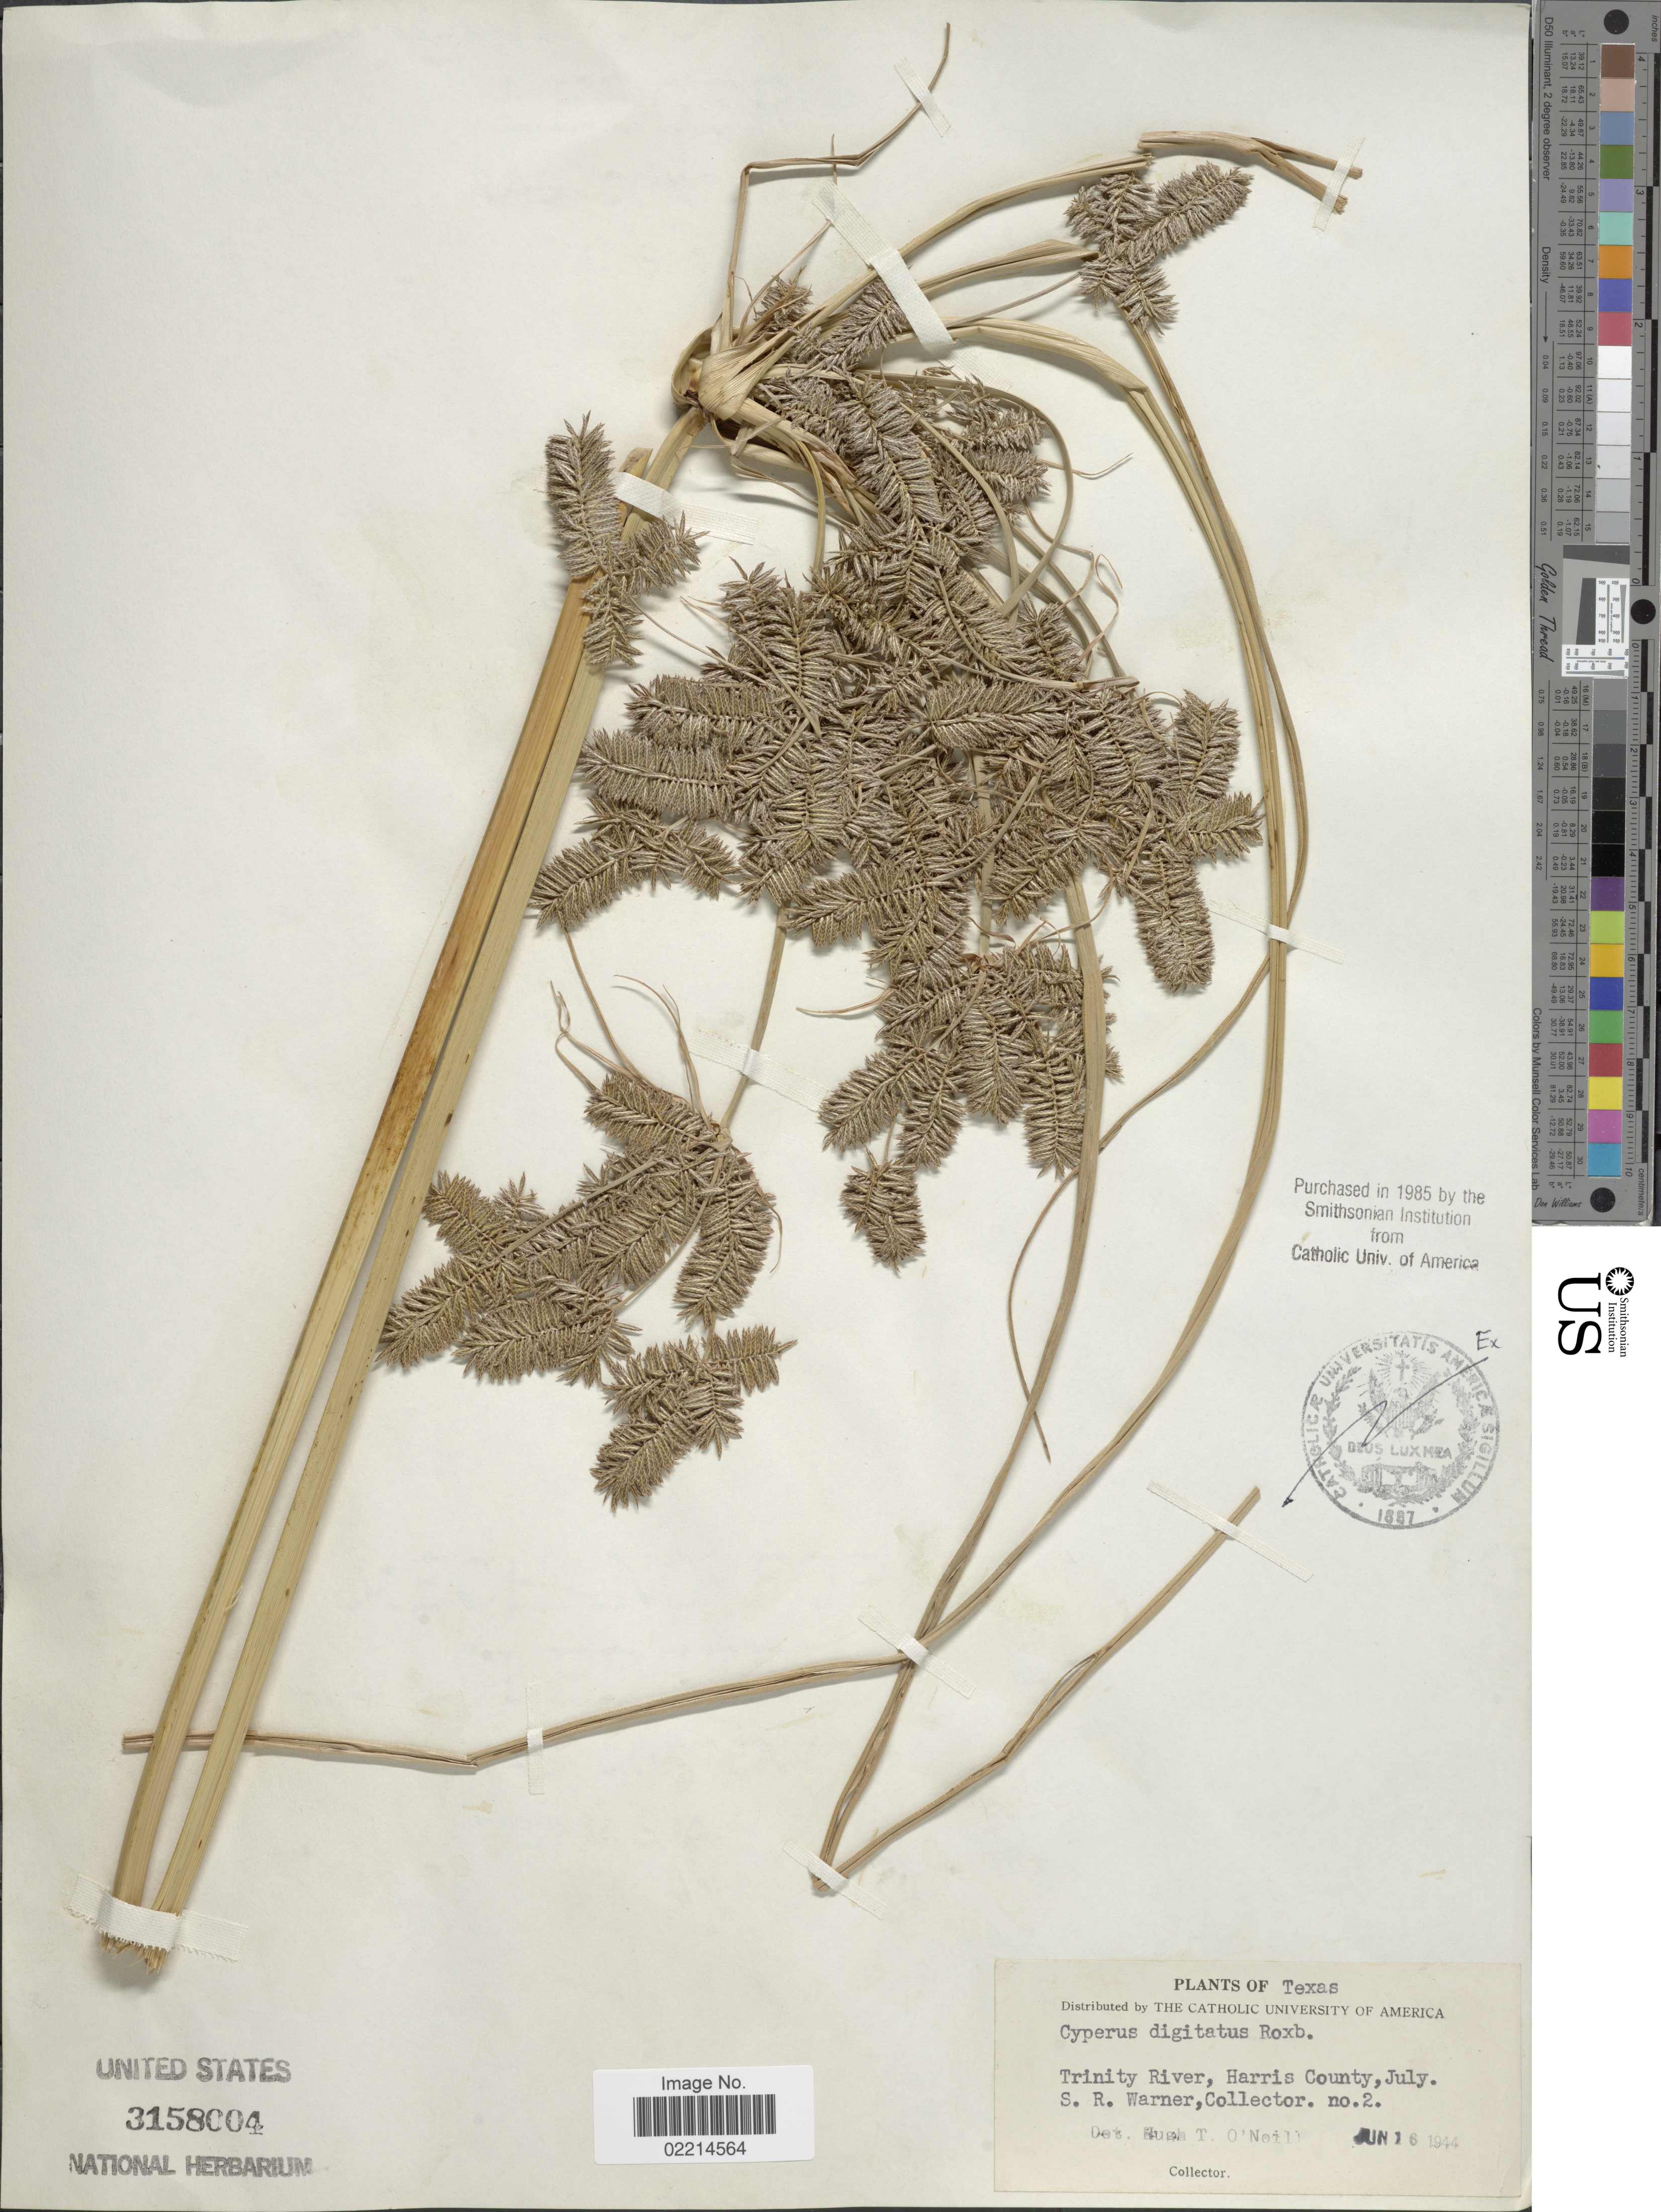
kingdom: Plantae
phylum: Tracheophyta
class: Liliopsida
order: Poales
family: Cyperaceae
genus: Cyperus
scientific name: Cyperus digitatus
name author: Roxb.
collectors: S. Warner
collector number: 2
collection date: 1944-06-16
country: United States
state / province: Texas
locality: Trinity River, Harris County.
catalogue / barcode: US 3158004